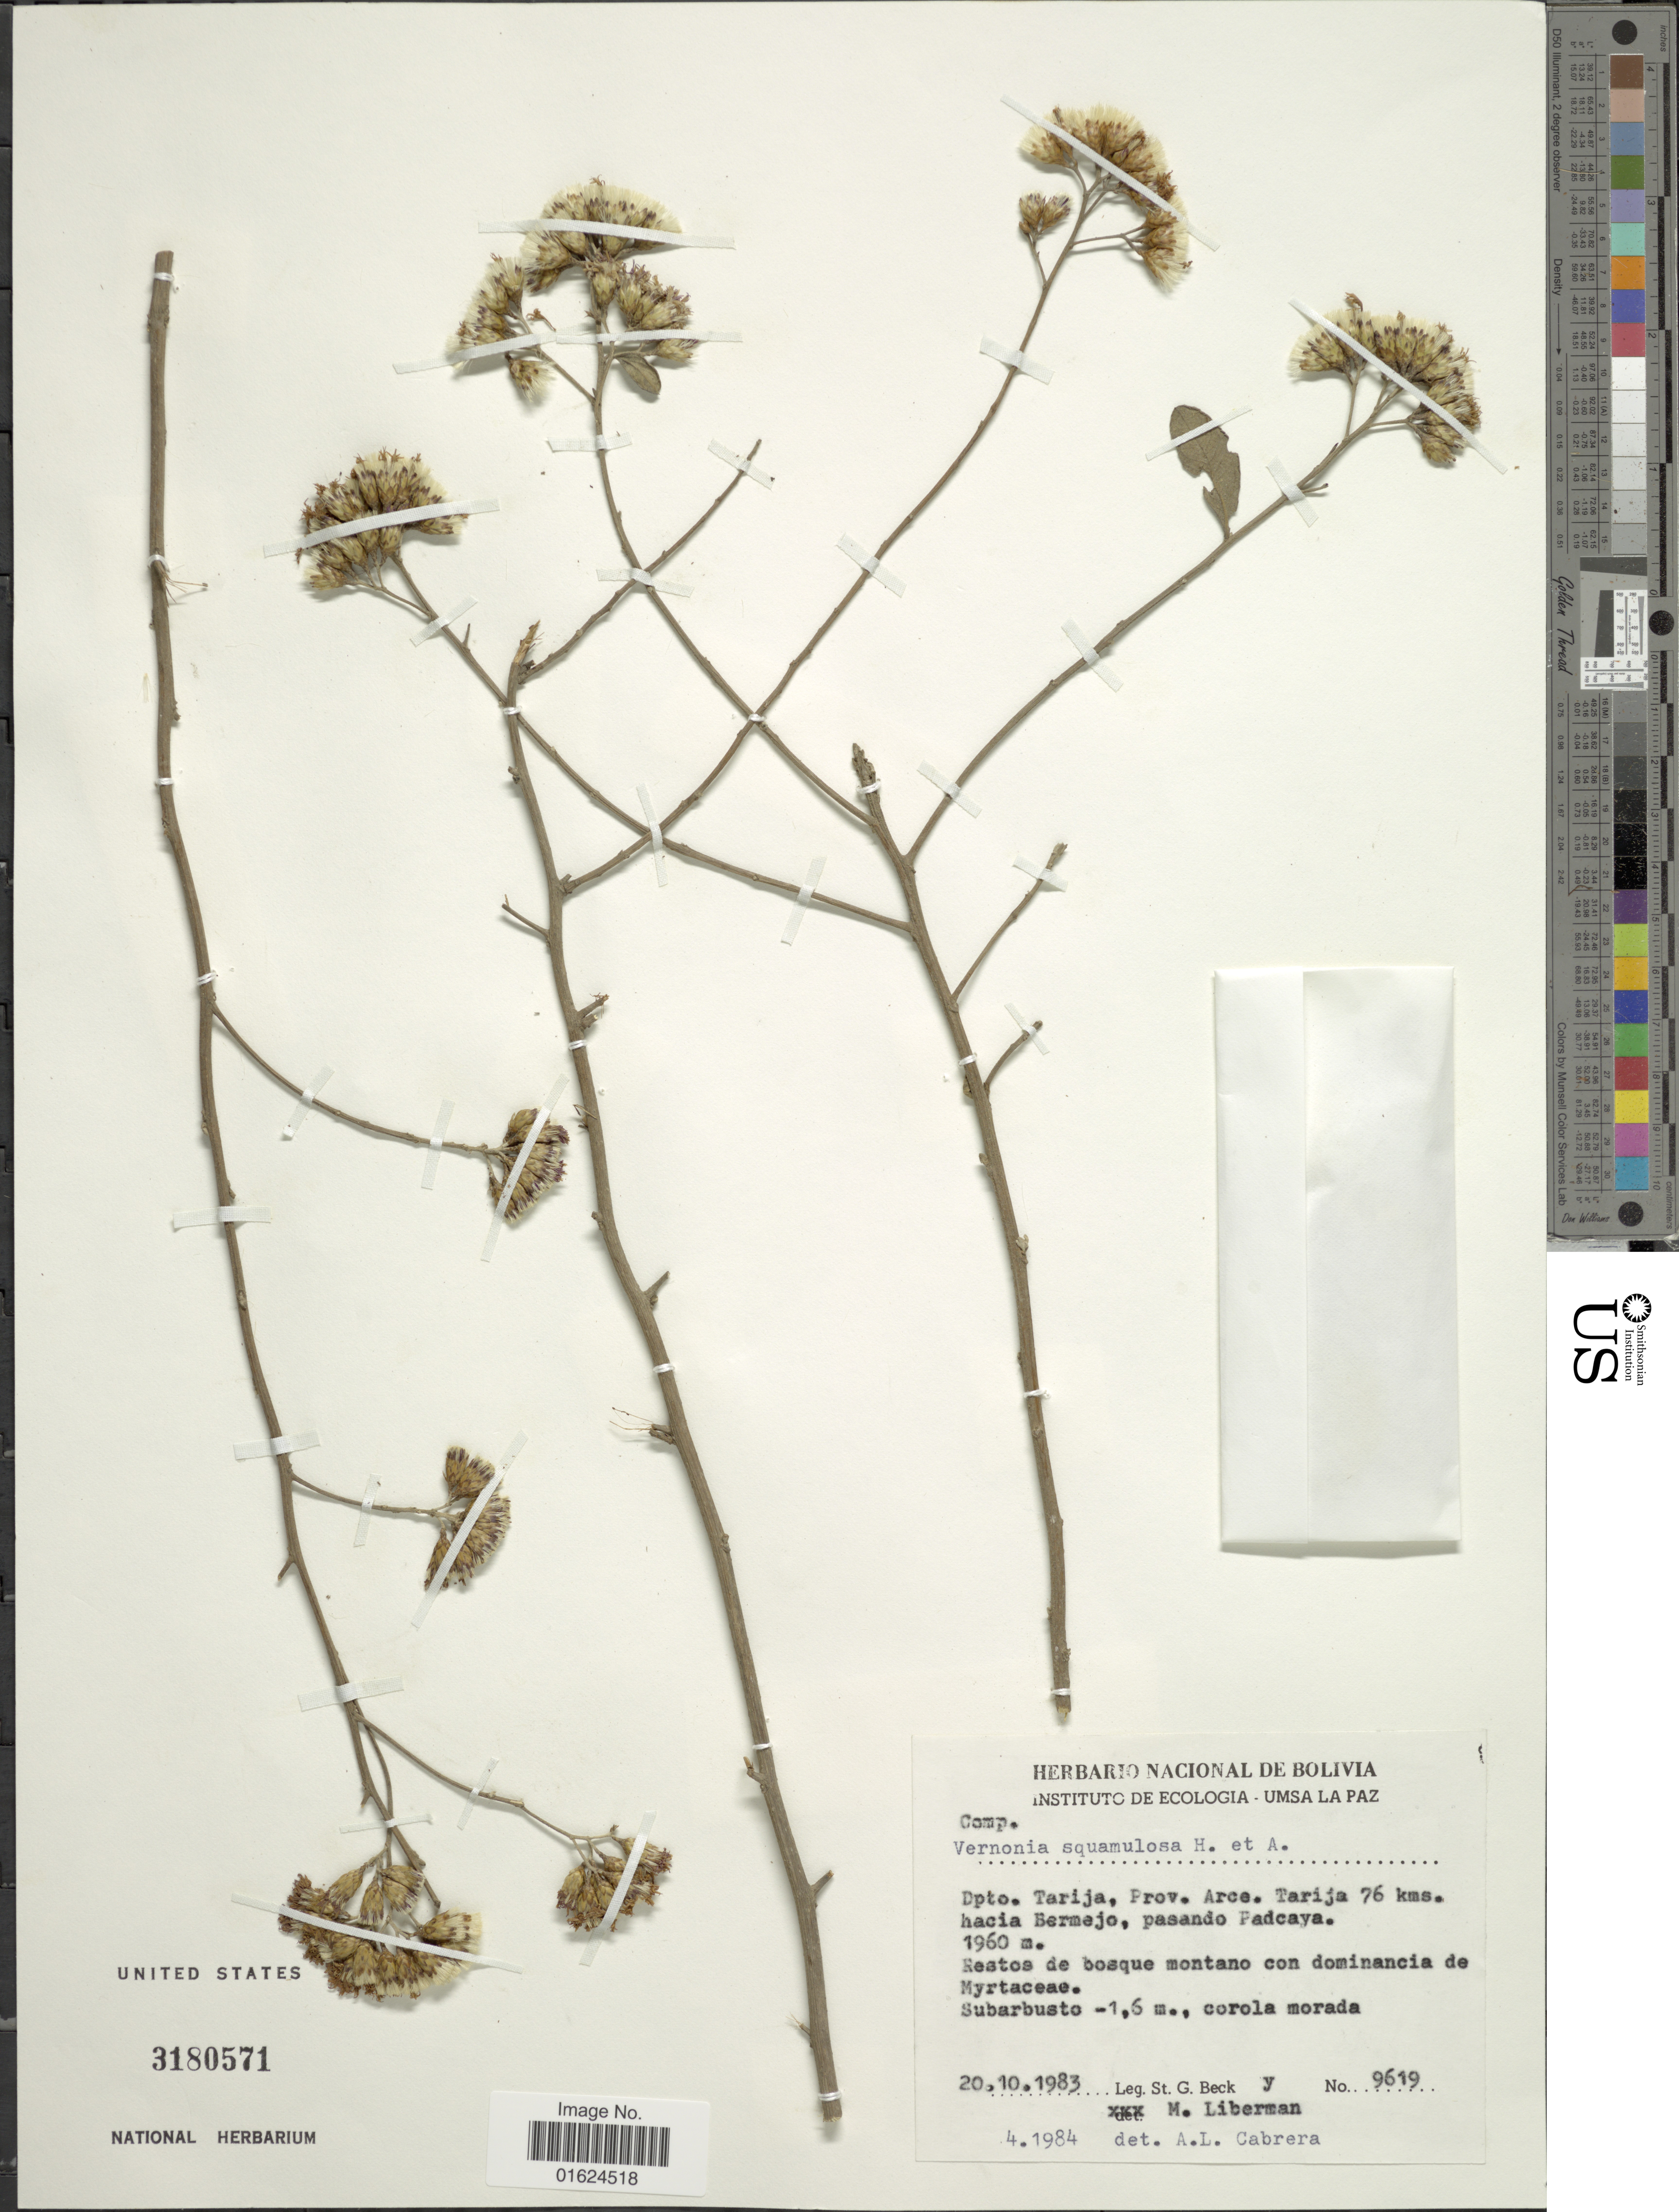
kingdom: Plantae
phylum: Tracheophyta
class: Magnoliopsida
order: Asterales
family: Asteraceae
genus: Vernonanthura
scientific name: Vernonanthura squamulosa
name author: (Hook. & Arn.) H. Rob.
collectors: S. G. Beck & M. Liberman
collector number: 9619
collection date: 1983-10-20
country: Bolivia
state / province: Tarija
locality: Dpto Tarija, Prov. Arce. Tarija 76 kms. hacia Bermejo, pasando Padcaya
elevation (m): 1960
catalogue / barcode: US 3180571